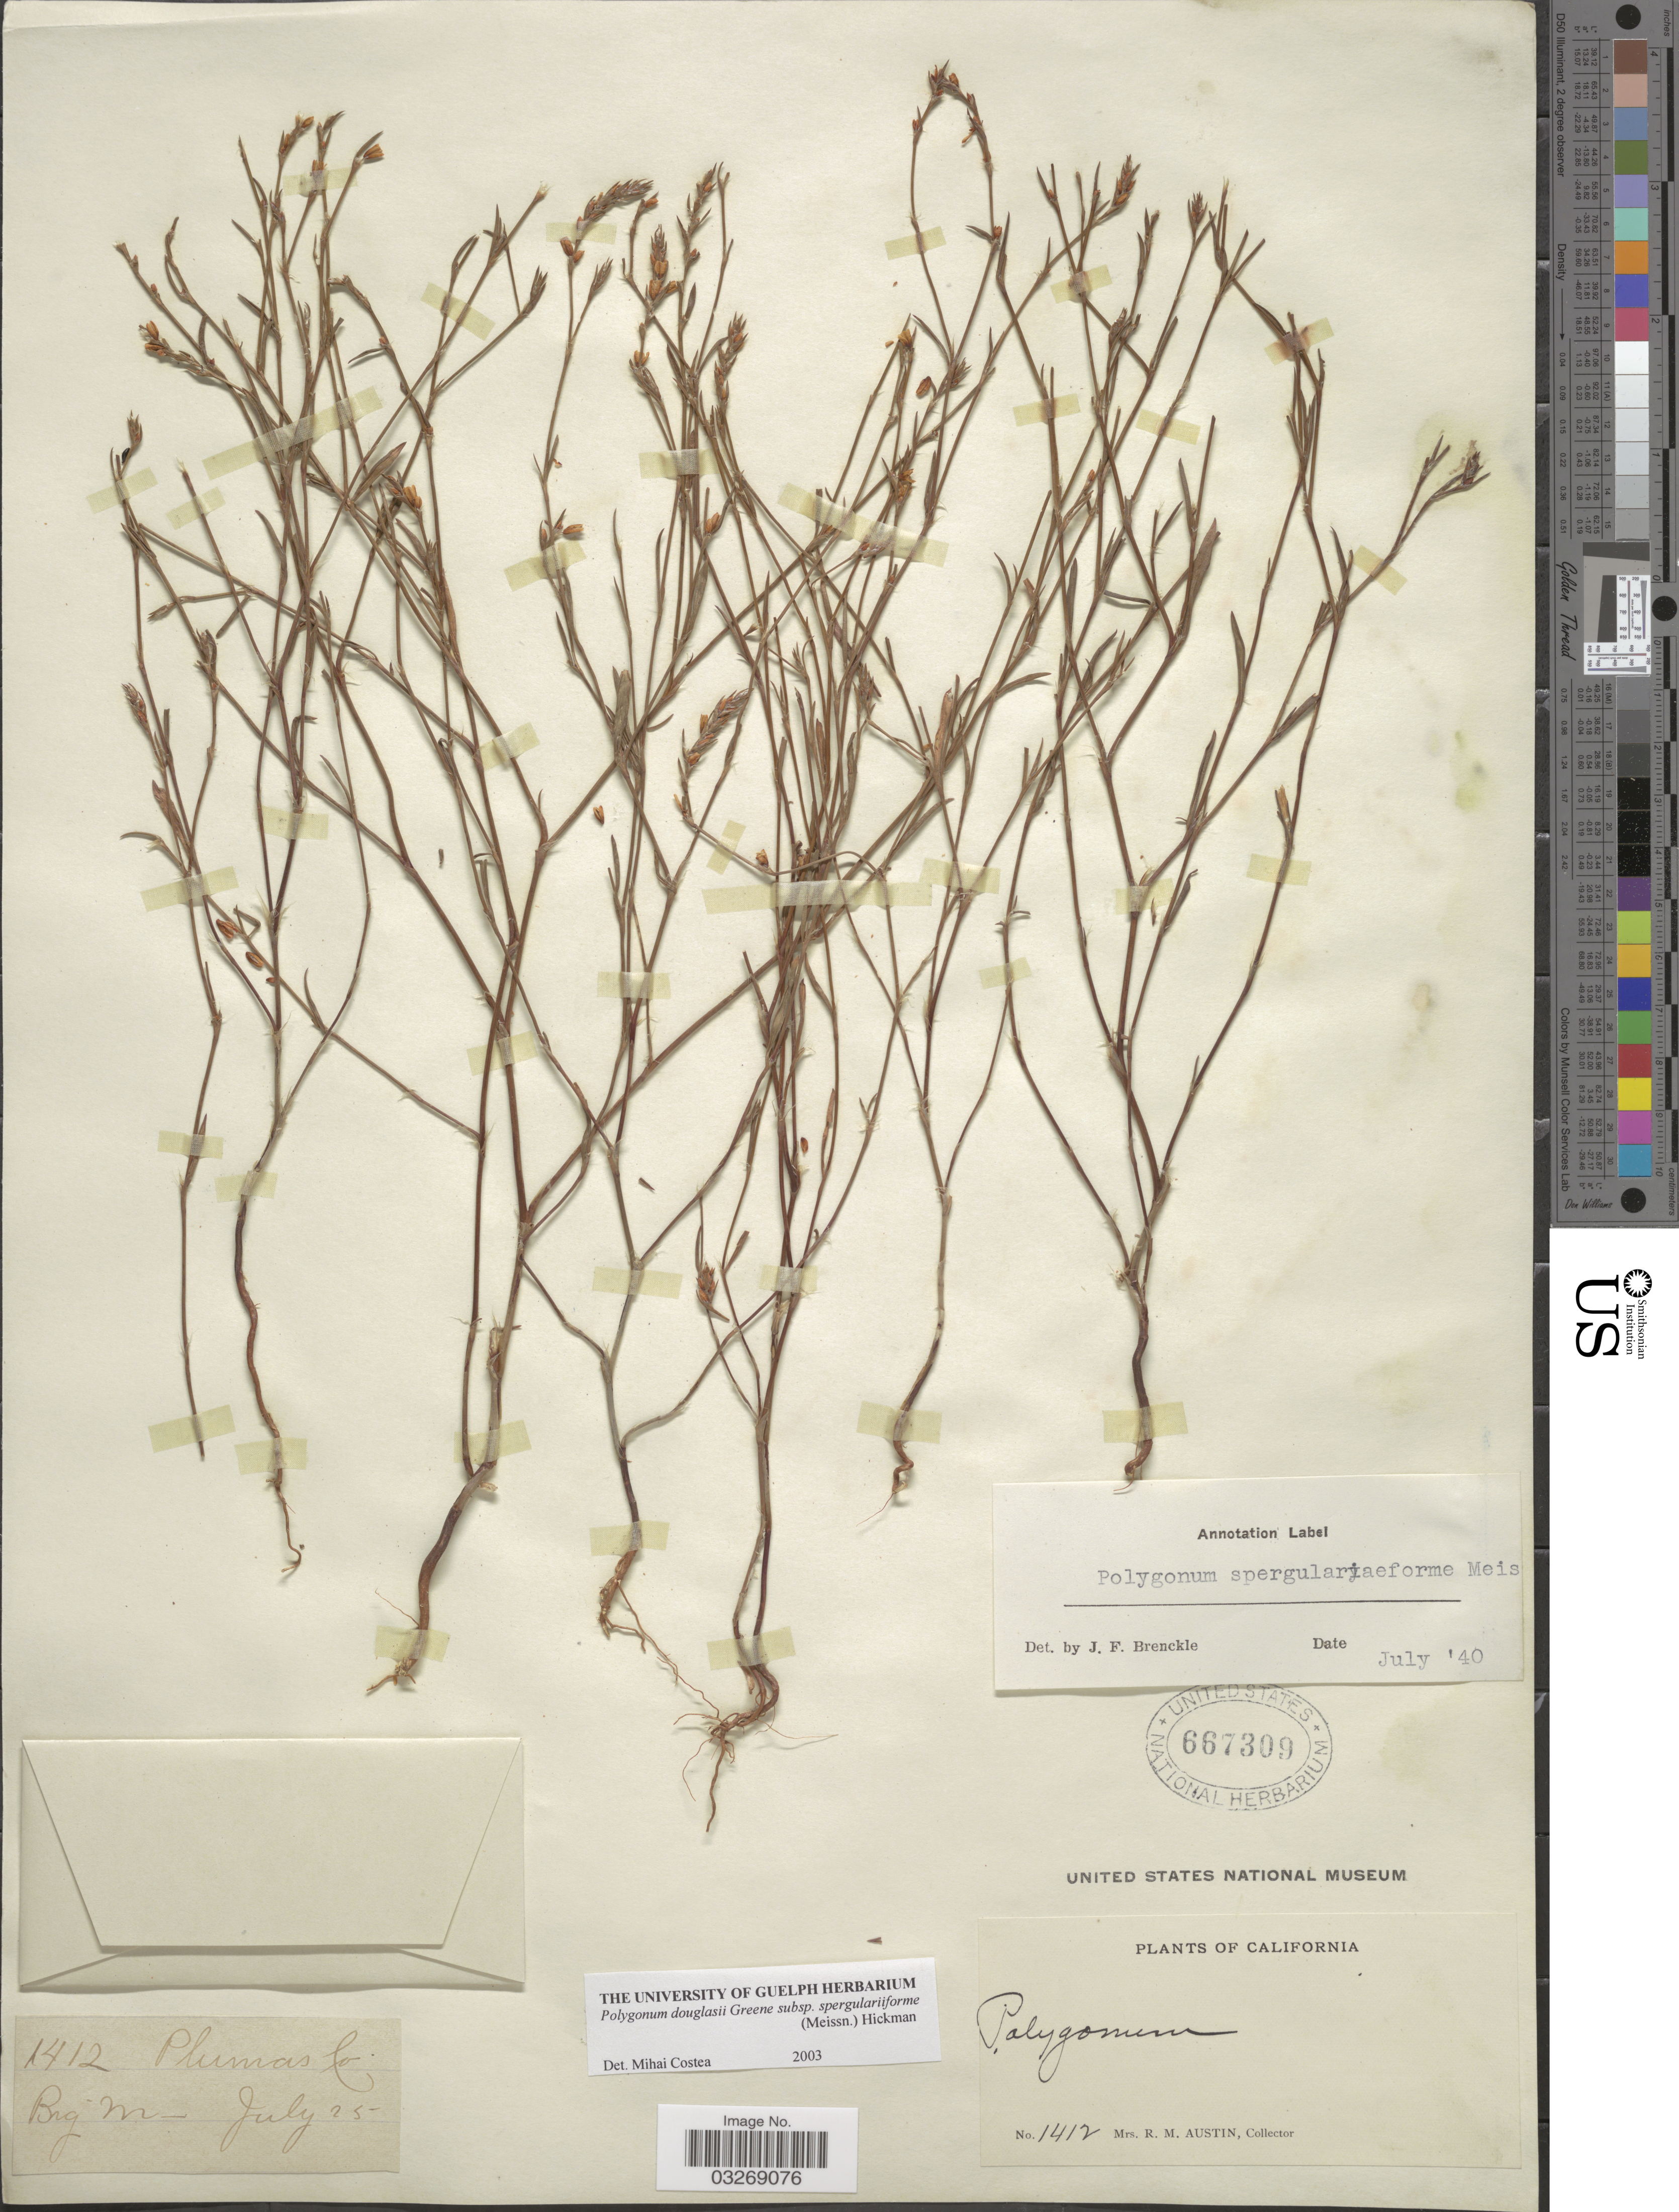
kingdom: Plantae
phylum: Tracheophyta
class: Magnoliopsida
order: Caryophyllales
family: Polygonaceae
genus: Polygonum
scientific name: Polygonum douglasii subsp. spergulariiforme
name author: (Meisn. ex Small) Hickman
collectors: R. Austin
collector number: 1412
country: United States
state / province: California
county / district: Plumas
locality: Plumas Co. Big M.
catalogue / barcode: US 667309